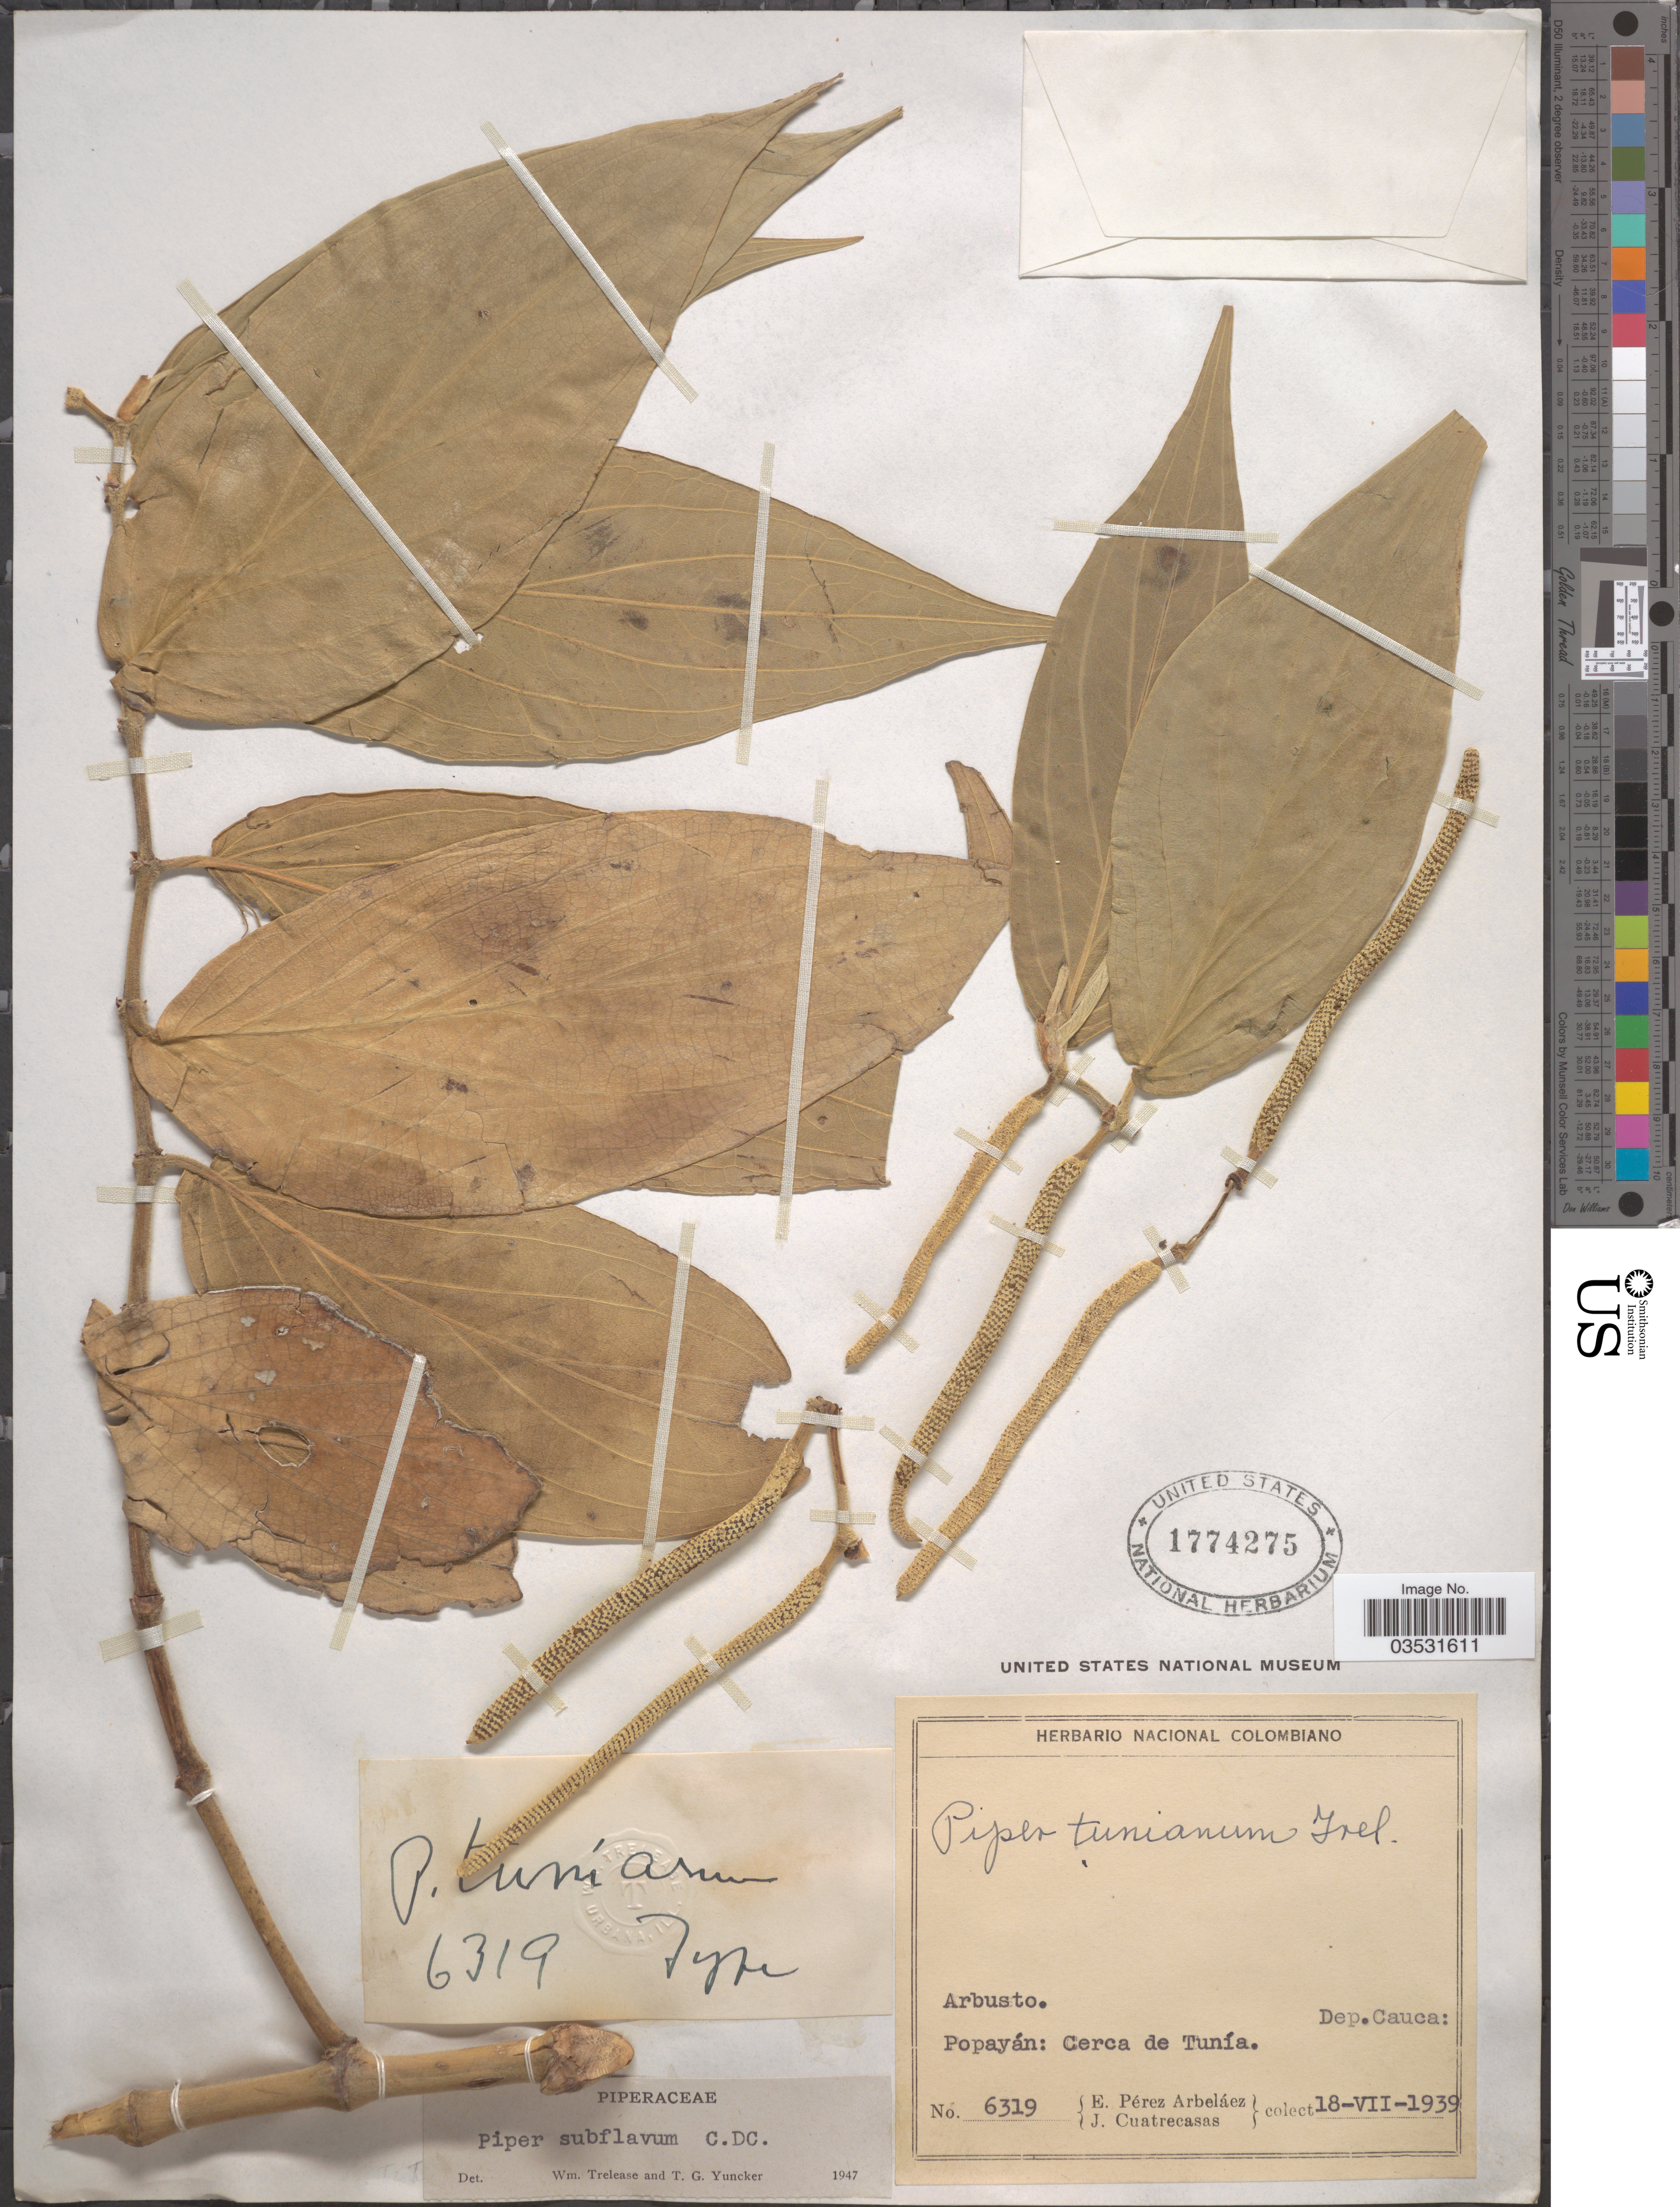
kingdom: Plantae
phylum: Tracheophyta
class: Magnoliopsida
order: Piperales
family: Piperaceae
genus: Piper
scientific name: Piper subflavum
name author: C. DC.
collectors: E. Pérez Arbeláez & J. Cuatrecasas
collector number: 6319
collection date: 1939-07-18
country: Colombia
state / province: Cauca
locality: Dep. Cauca: Popayán: Cerca de Tunía.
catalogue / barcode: US 1774275